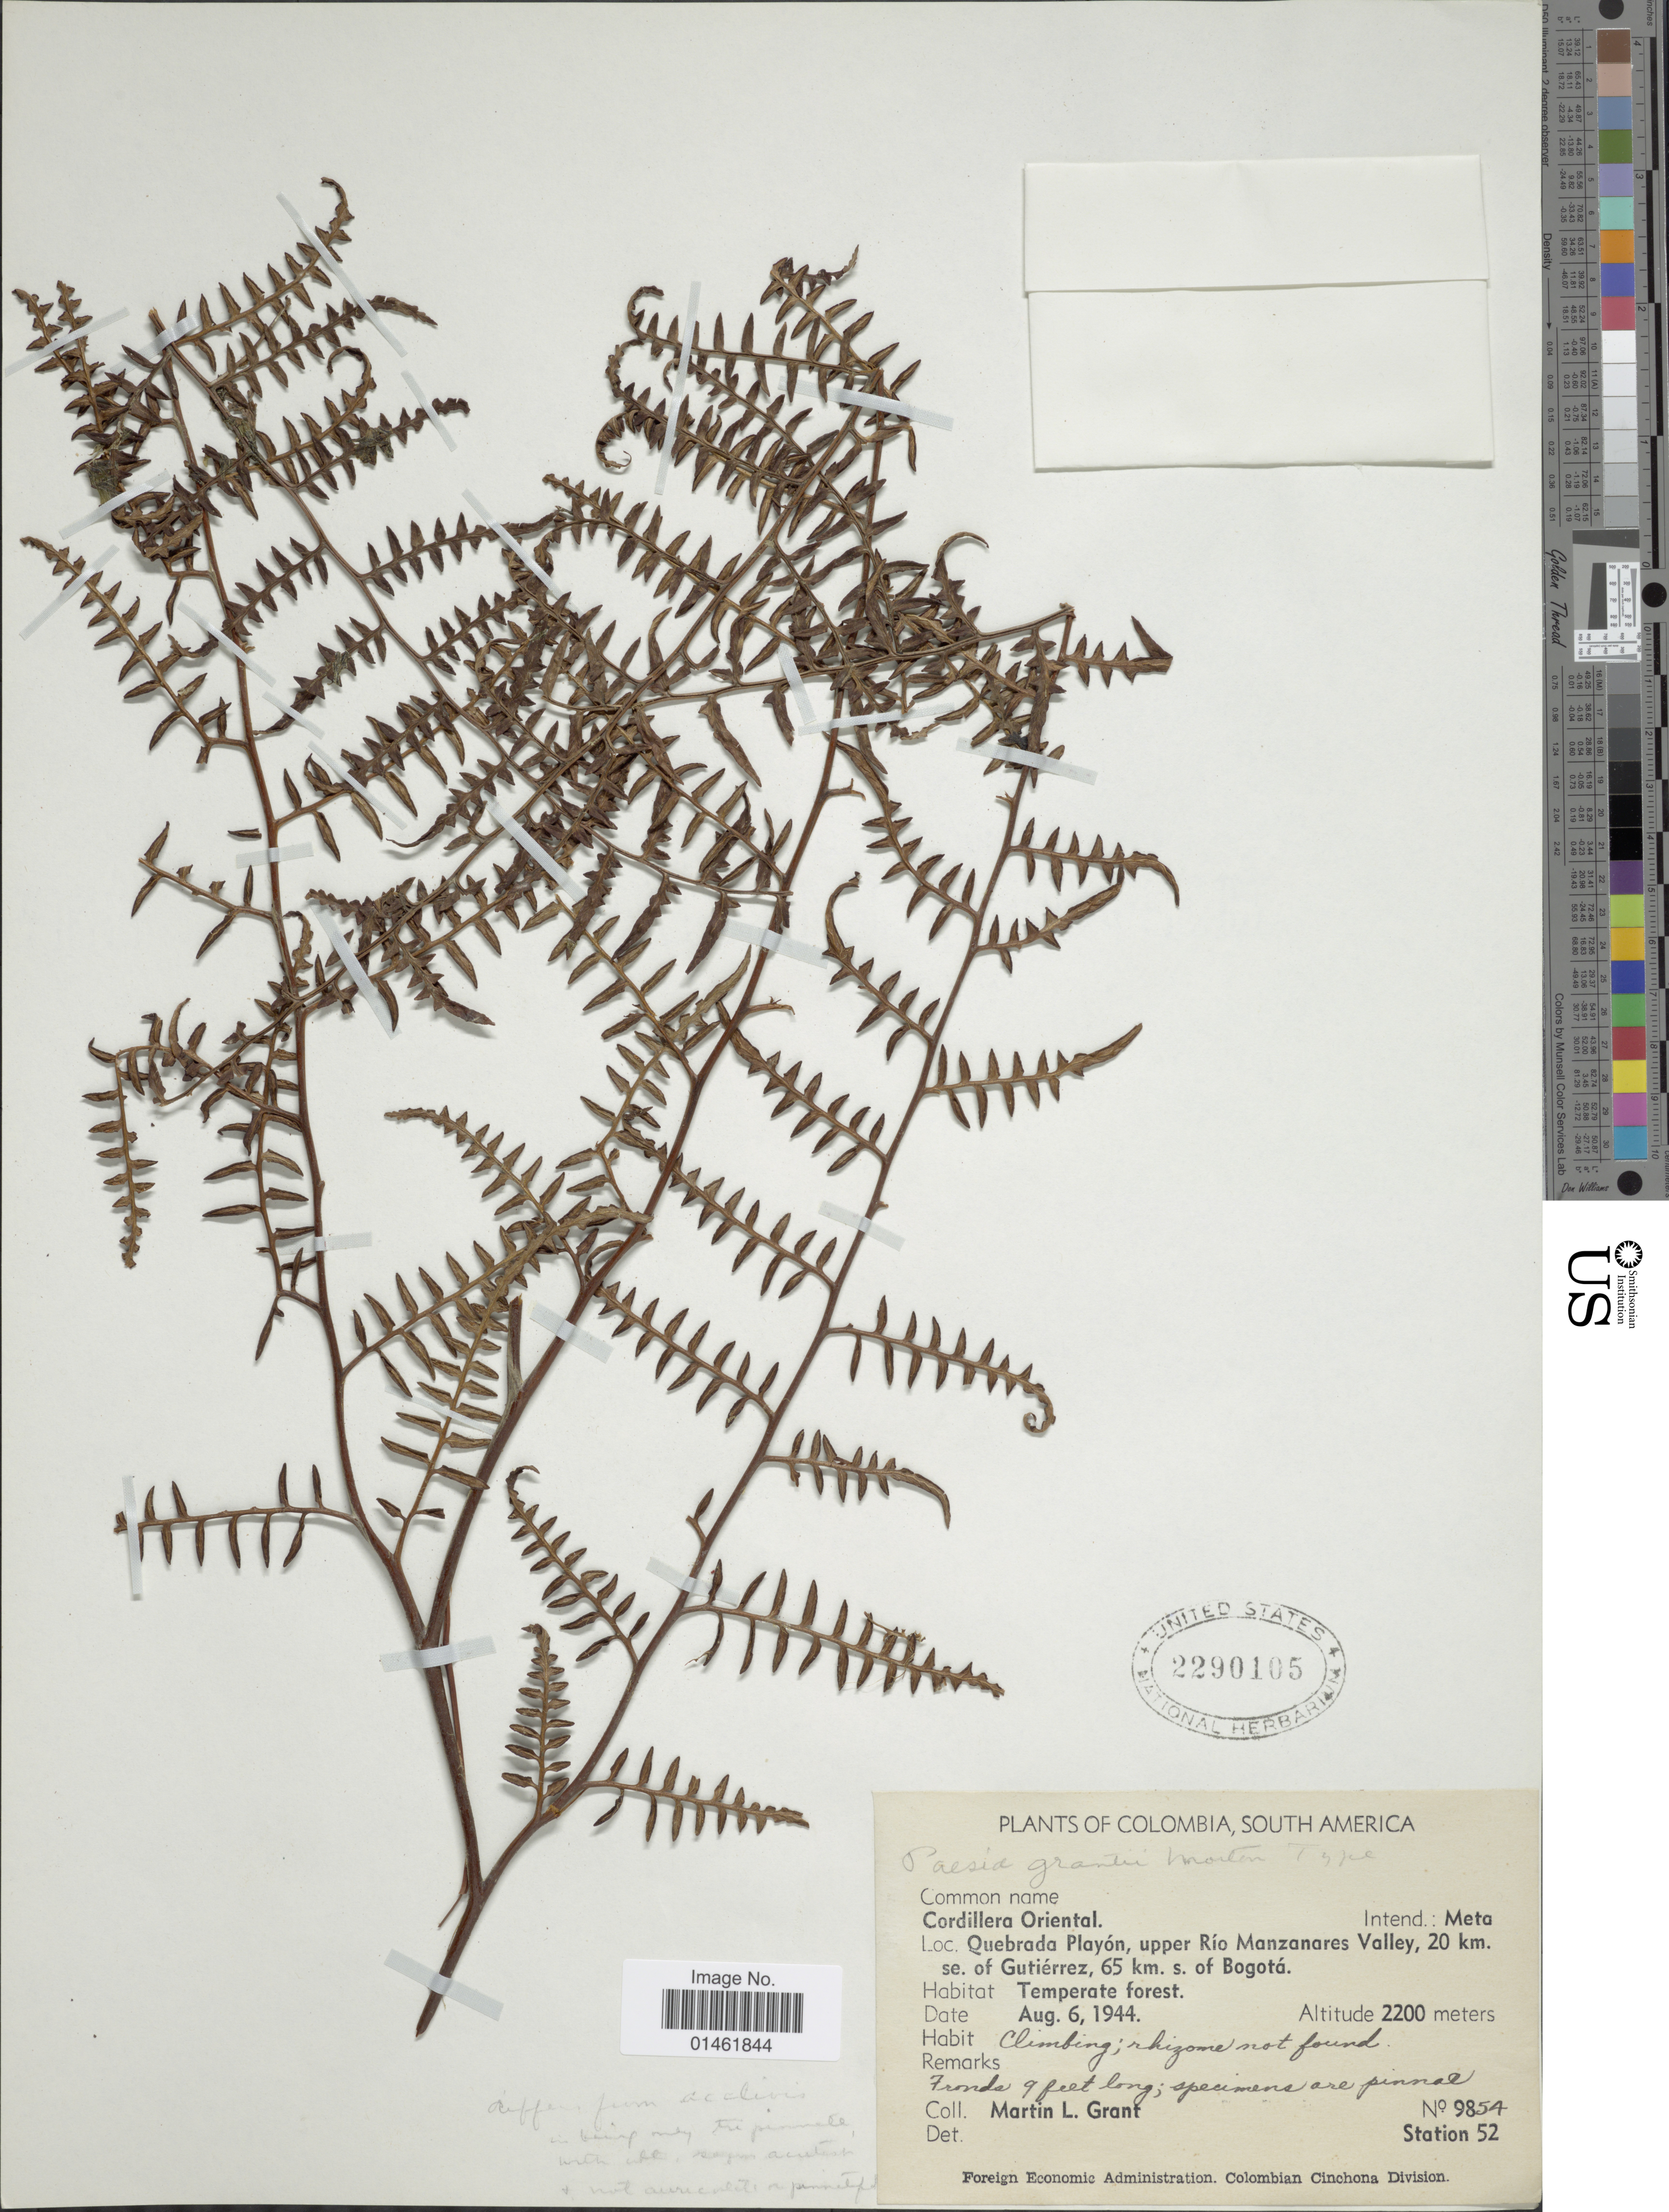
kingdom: Plantae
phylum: Tracheophyta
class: Polypodiopsida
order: Polypodiales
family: Dennstaedtiaceae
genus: Paesia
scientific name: Paesia glandulosa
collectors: M. L. Grant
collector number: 9854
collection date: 1944-08-06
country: Colombia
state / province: Meta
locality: Cordillera Oriental, Intend.: Meta. Quebrada Playón, upper Rio Manzanares Valley, 20 km. se. of Gutierrez, 65 km. s. of Bogotá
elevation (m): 2200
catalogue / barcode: US 2290105